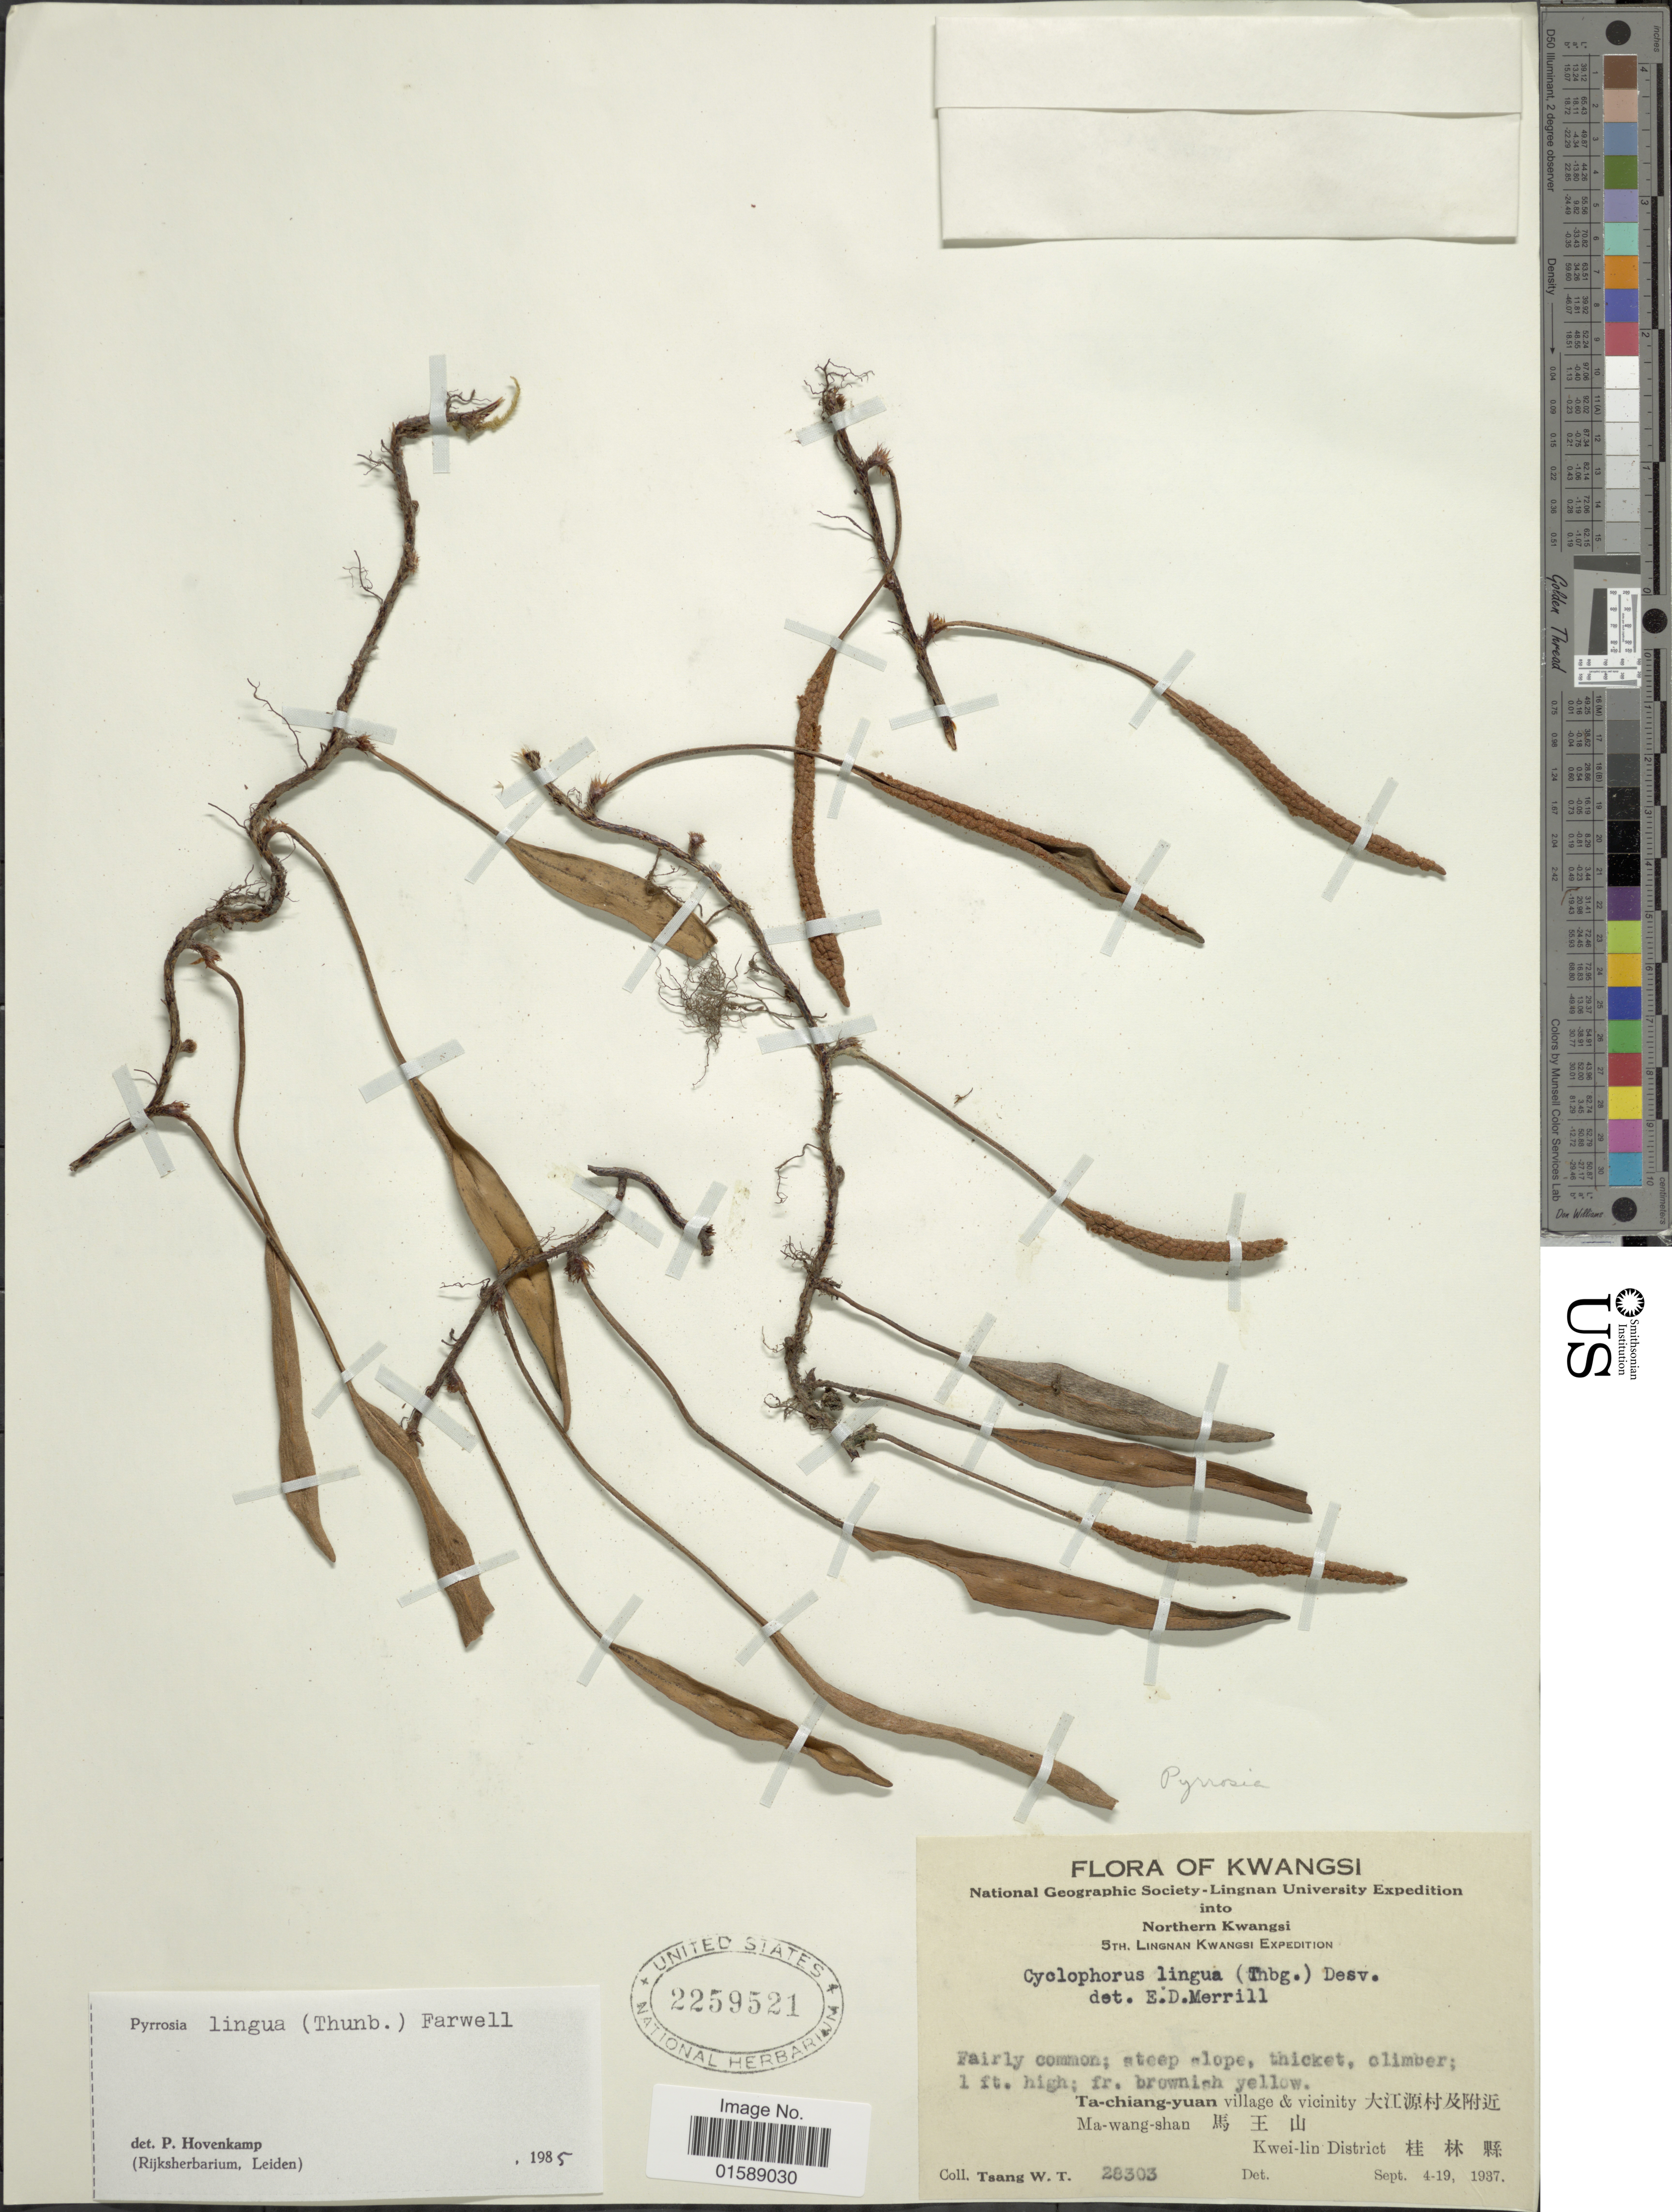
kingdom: Plantae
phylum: Tracheophyta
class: Polypodiopsida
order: Polypodiales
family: Polypodiaceae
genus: Pyrrosia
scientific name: Pyrrosia lingua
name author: (Thurb.) Farw.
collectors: W. T. Tsang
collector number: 28303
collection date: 1937-09-04/1937-09-19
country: China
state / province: Guangxi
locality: Northern Kwangsi. Ta-chiang-yuan village & vicinity. Ma-wang-shan. Kwei-lin District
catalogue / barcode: US 2259521